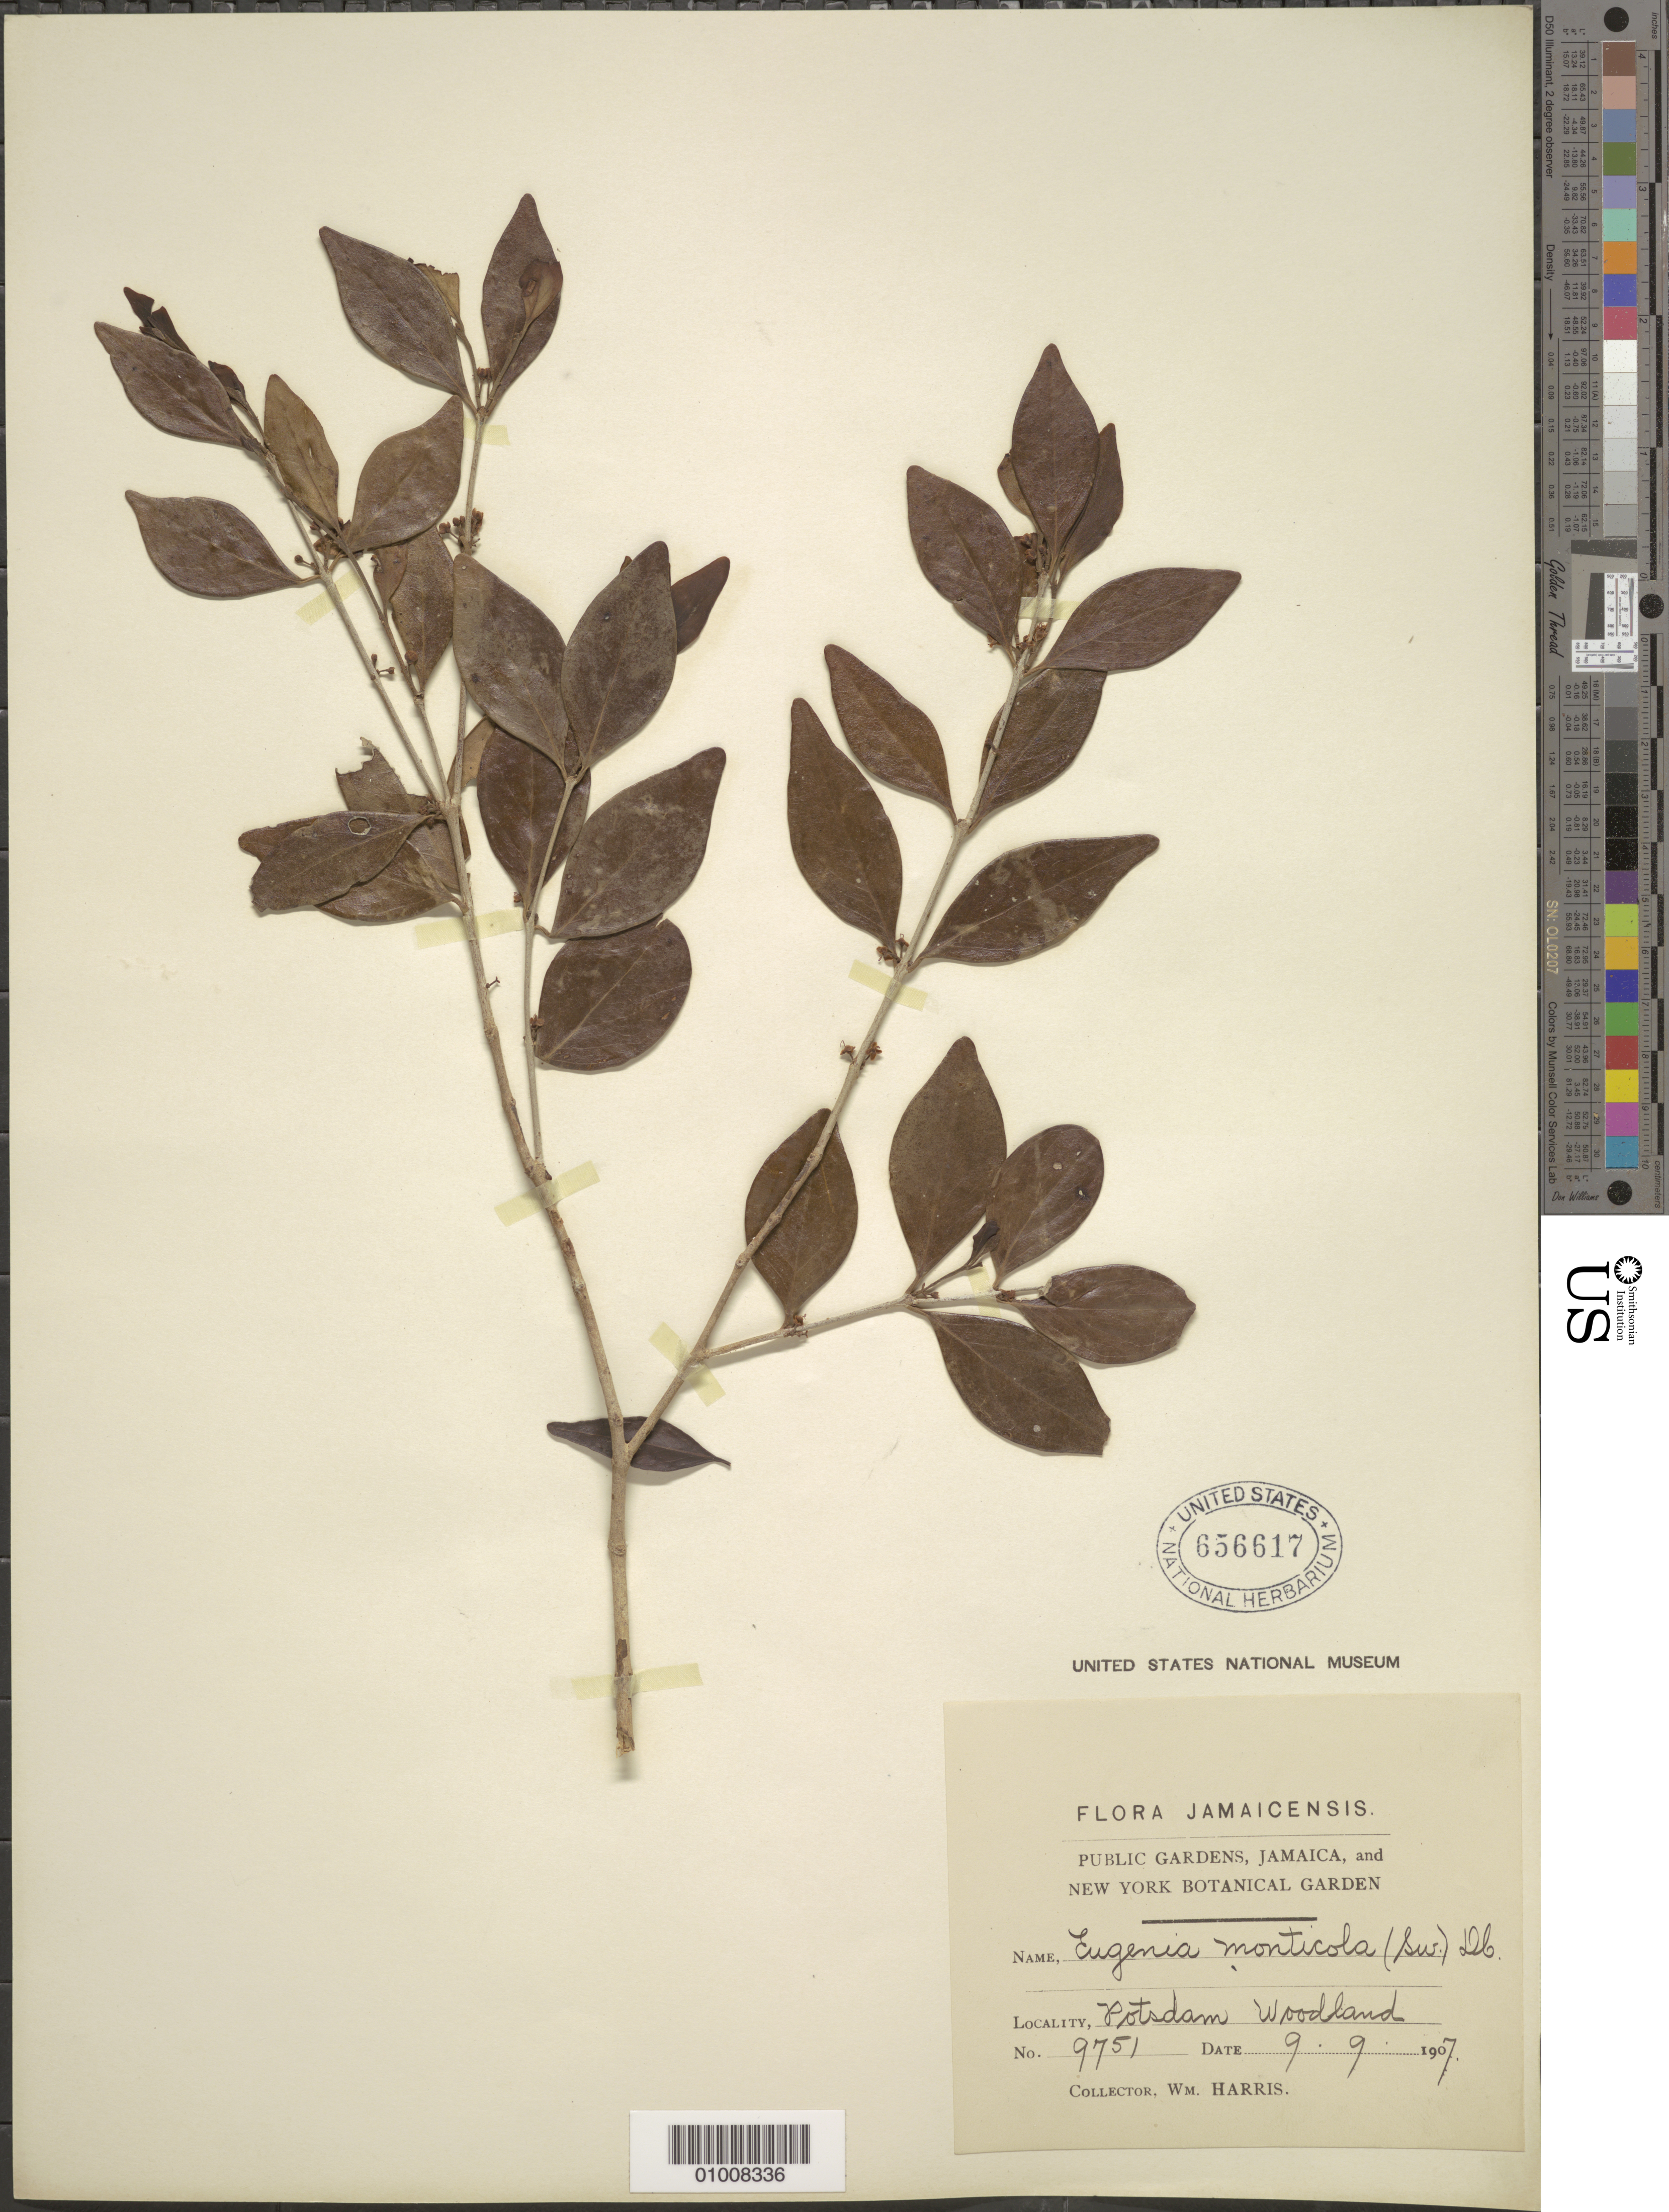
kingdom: Plantae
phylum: Tracheophyta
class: Magnoliopsida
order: Myrtales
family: Myrtaceae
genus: Eugenia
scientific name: Eugenia monticola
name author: (Sw.) DC.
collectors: W. Harris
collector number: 9751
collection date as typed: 09 Sep 1907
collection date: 1907-09-09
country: Jamaica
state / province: Saint Elizabeth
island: Jamaica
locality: Potsdam Woodland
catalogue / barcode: US 656617